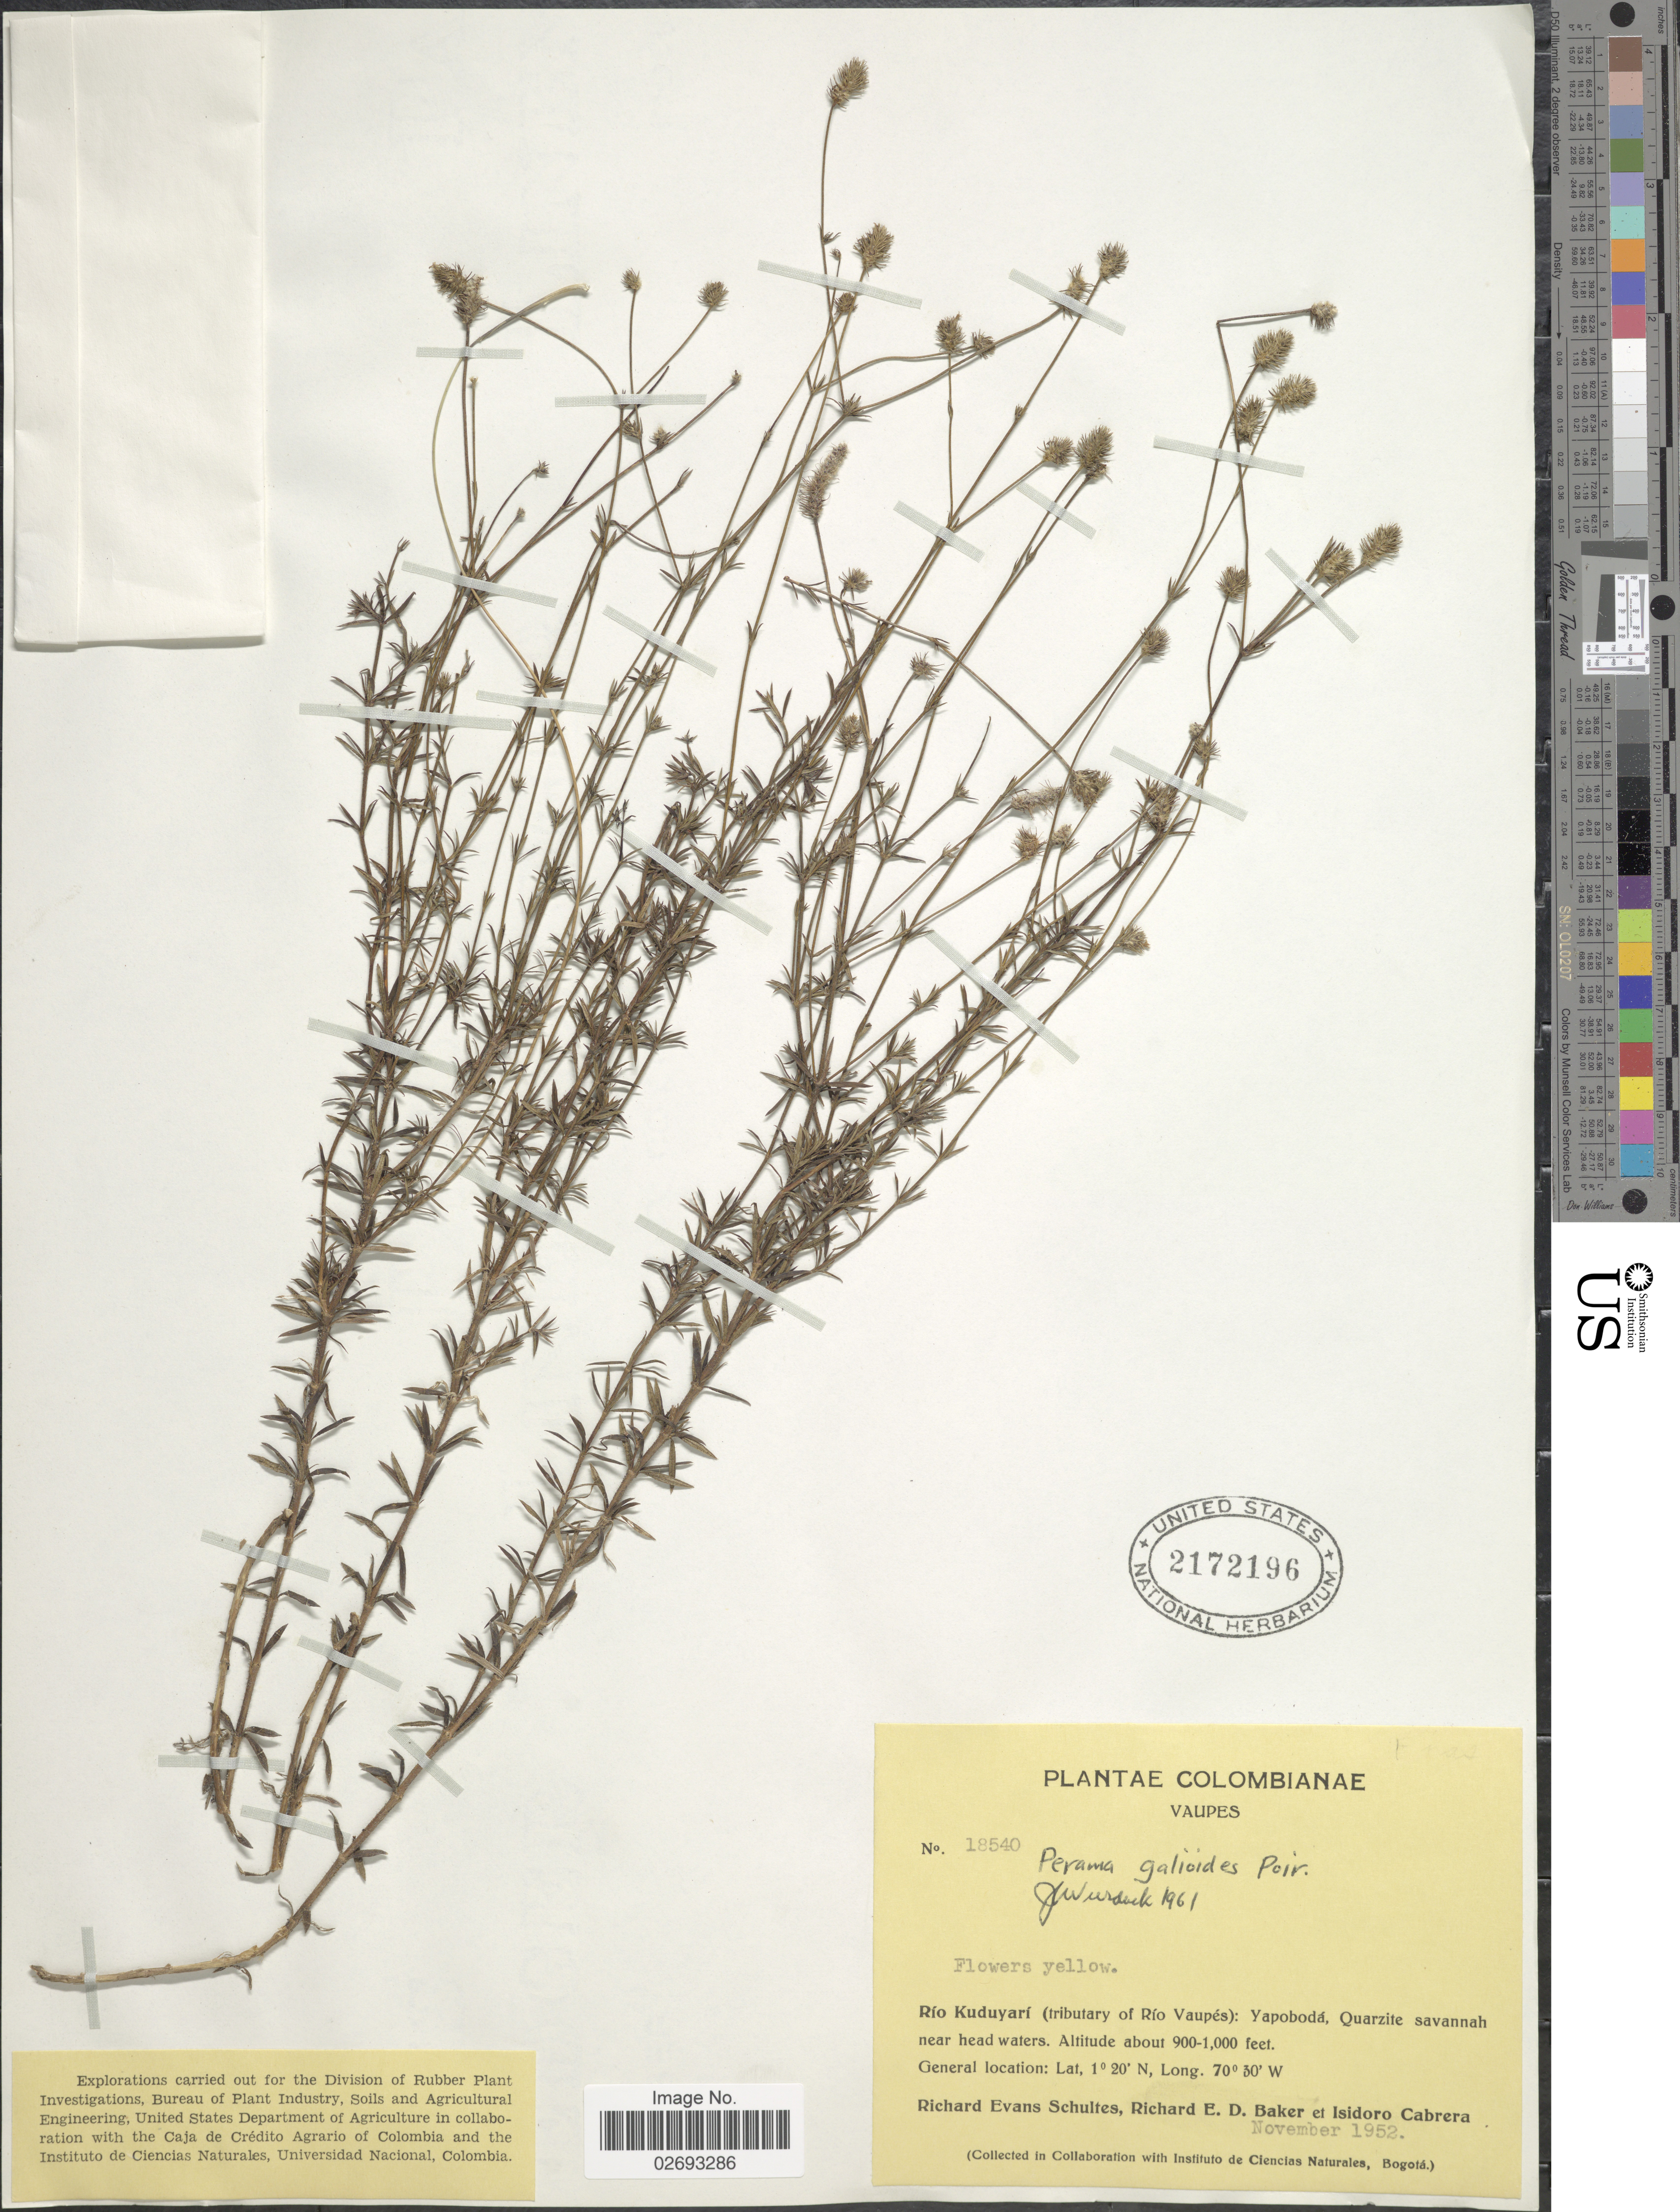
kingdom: Plantae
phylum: Tracheophyta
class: Magnoliopsida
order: Gentianales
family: Rubiaceae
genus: Perama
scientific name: Perama galioides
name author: (Kunth) Poir.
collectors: R. E. Schultes, R. E. D. Baker & I. Cabrera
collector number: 18540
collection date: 1952-11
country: Colombia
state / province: Vaupés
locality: Rio Kuduyari (tributary of Rio Vaupes): Yapoboda, Quarzite savannah near head waters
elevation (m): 274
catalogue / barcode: US 2172196